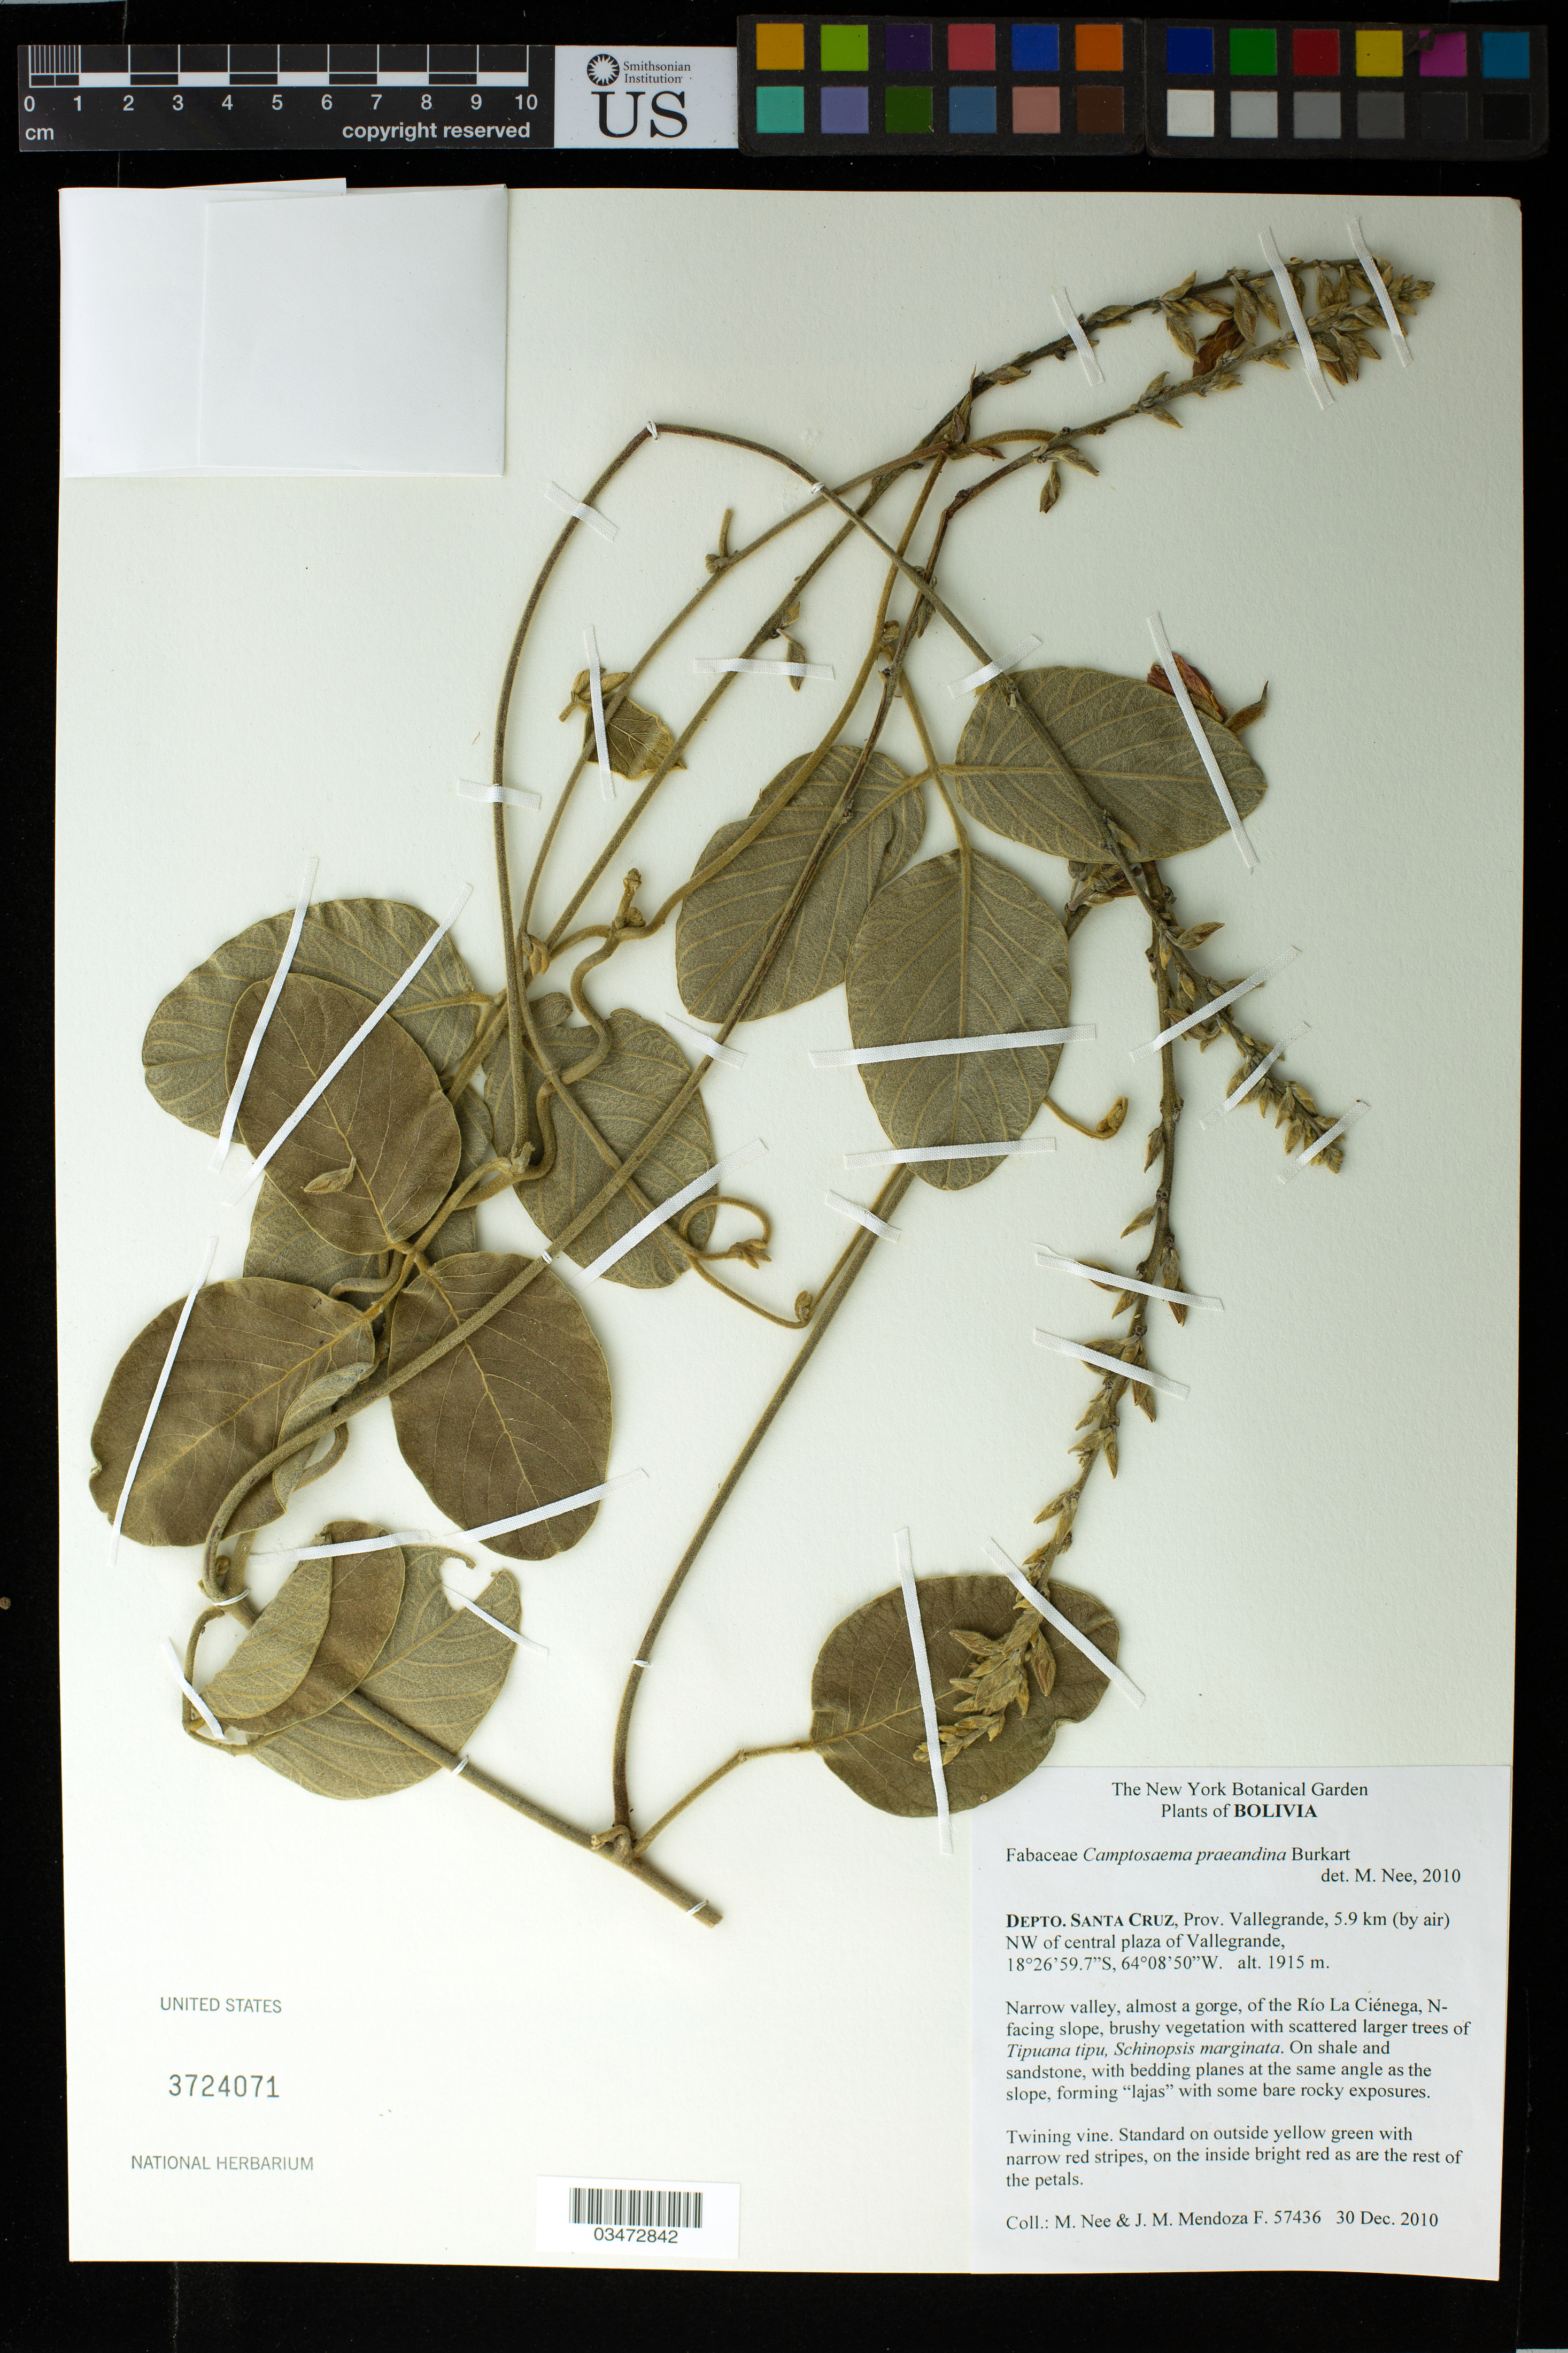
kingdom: Plantae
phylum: Tracheophyta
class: Magnoliopsida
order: Fabales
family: Fabaceae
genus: Cerradicola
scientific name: Cerradicola praeandina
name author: (Burkart) L.P. Queiroz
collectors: M. Nee & J. M. Mendoza F.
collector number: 57436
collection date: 2010-12-30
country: Bolivia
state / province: Santa Cruz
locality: Depto. Santa Cruz, Prov. Vallegrande, 5.9 km (by air) NW of Central plaza of Vallegrande.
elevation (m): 1915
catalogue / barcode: US 3724071